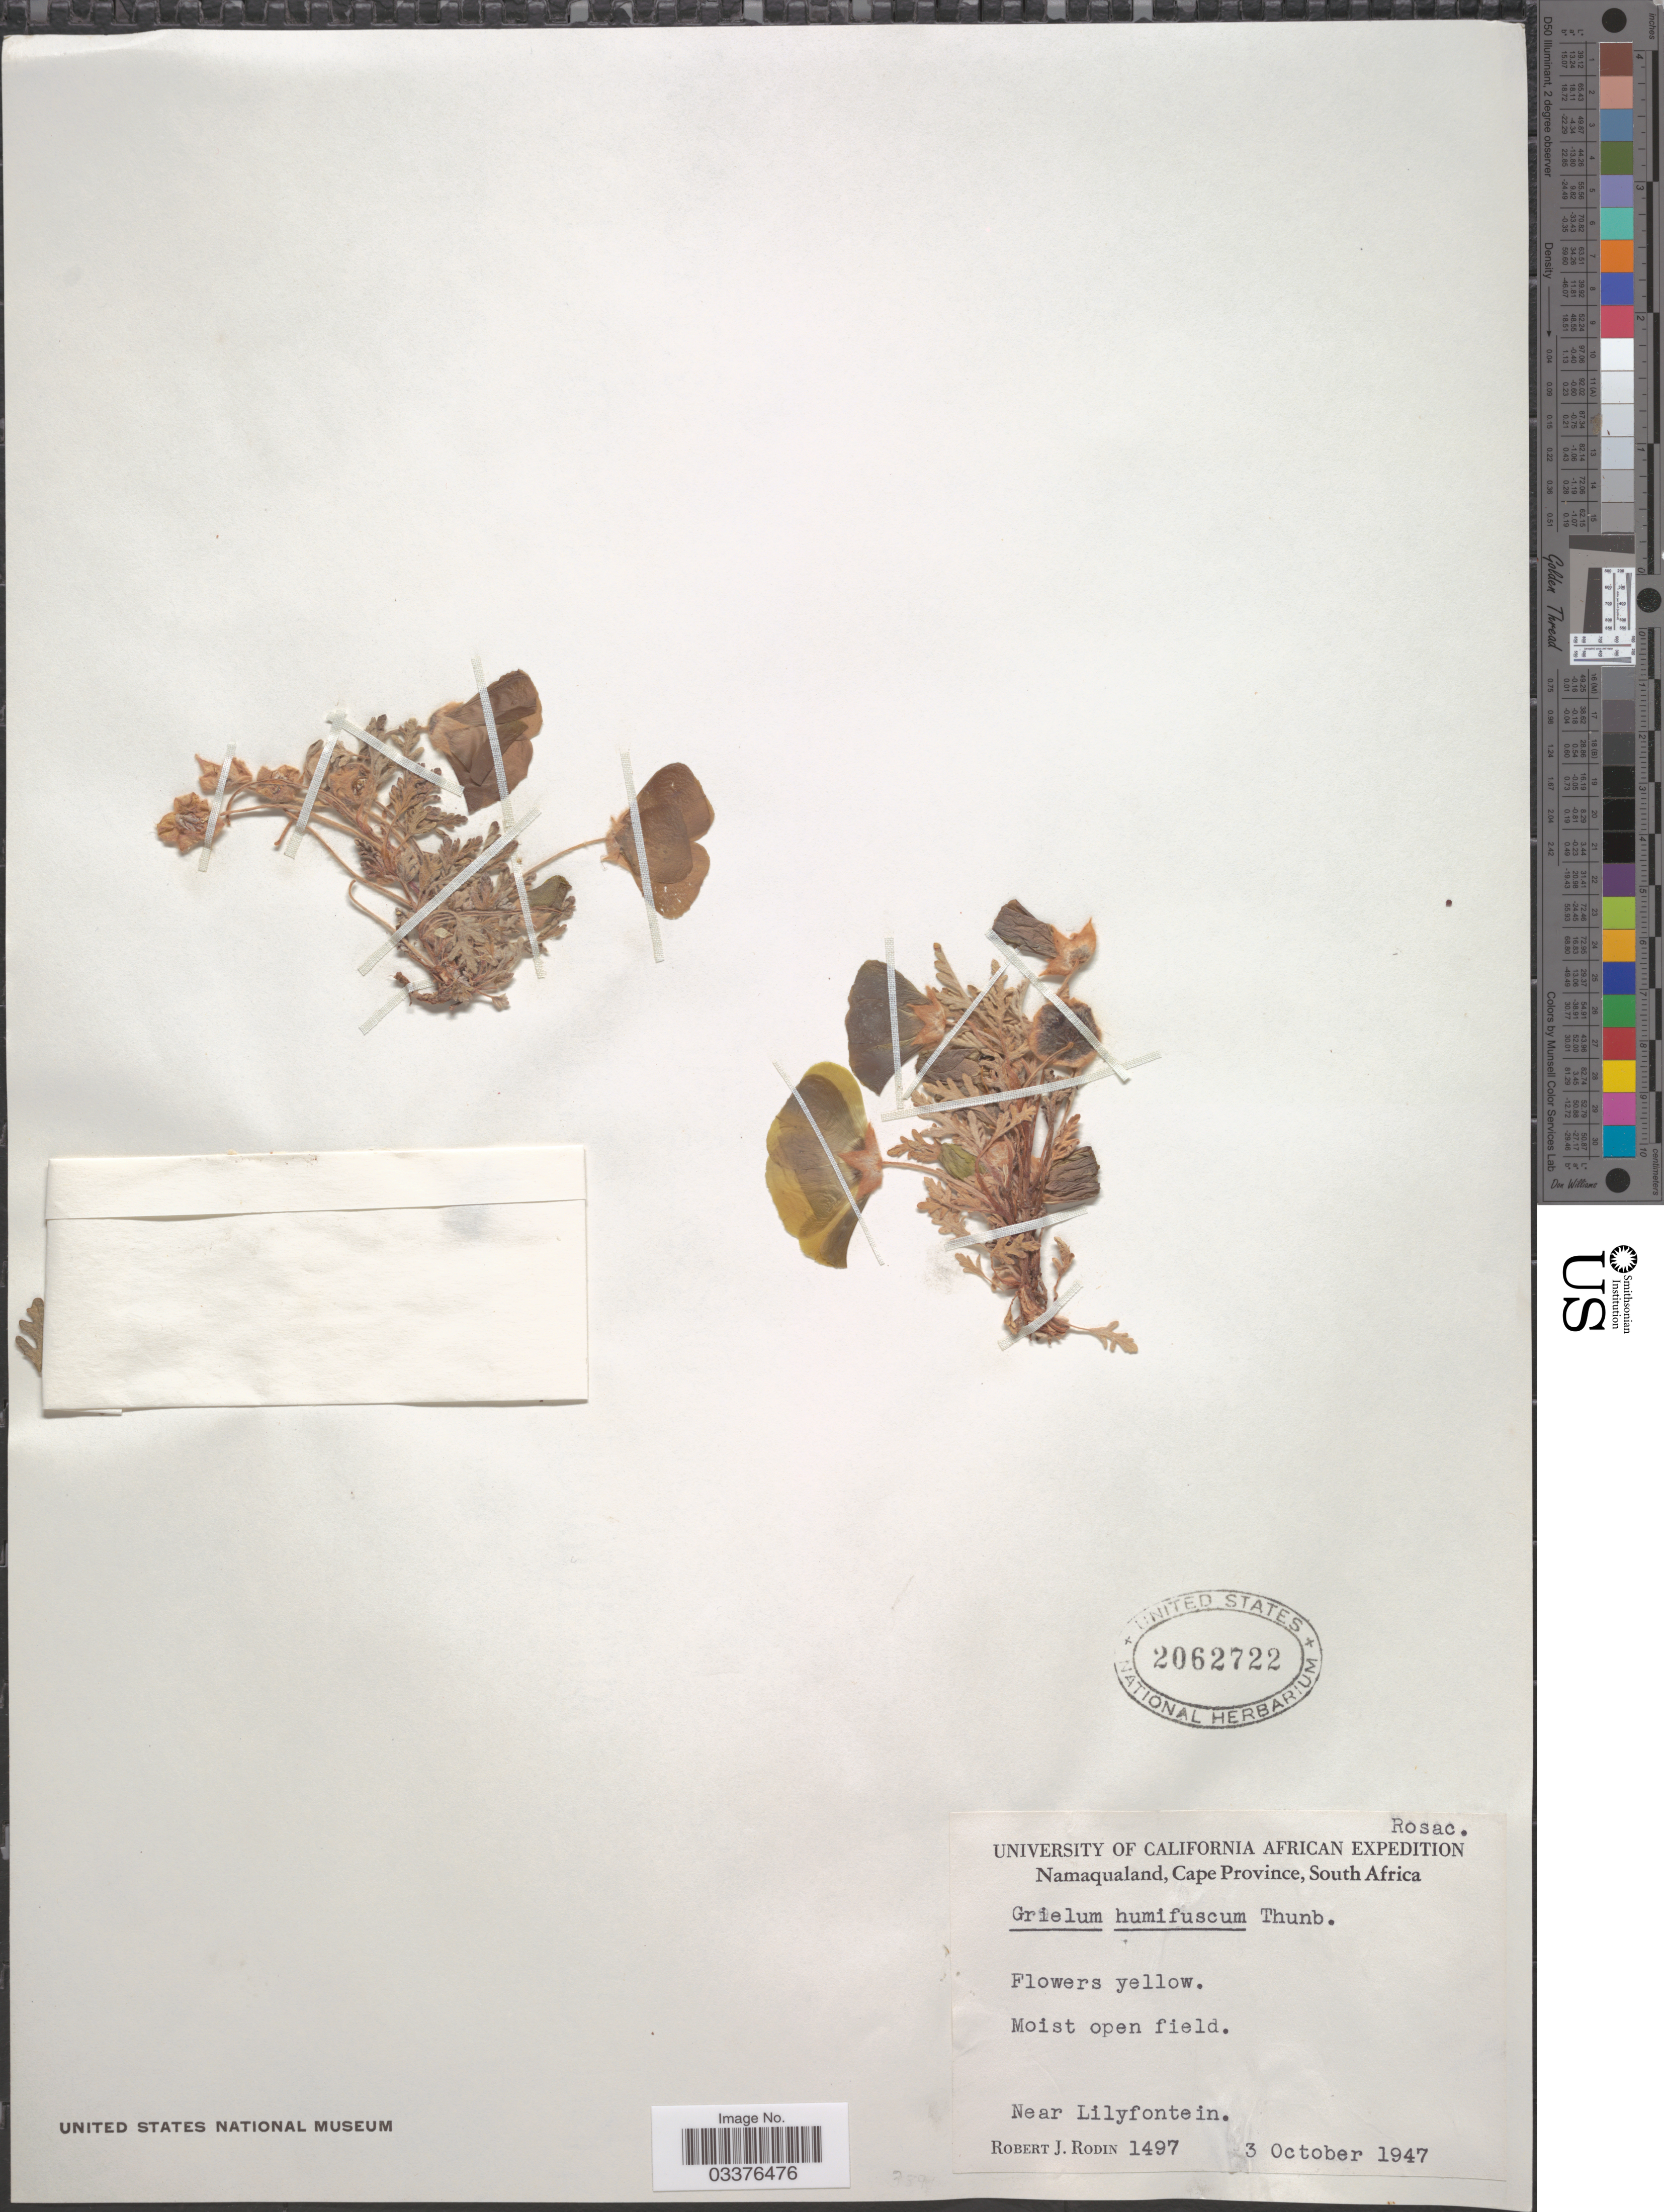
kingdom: Plantae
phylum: Tracheophyta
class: Magnoliopsida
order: Malvales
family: Neuradaceae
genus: Grielum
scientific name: Grielum humifusum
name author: Thunb.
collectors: R. J. Rodin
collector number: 1497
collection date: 1947-10-03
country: South Africa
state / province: Northern Cape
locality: Namaqualand. Near Lilyfontein.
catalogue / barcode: US 2062722